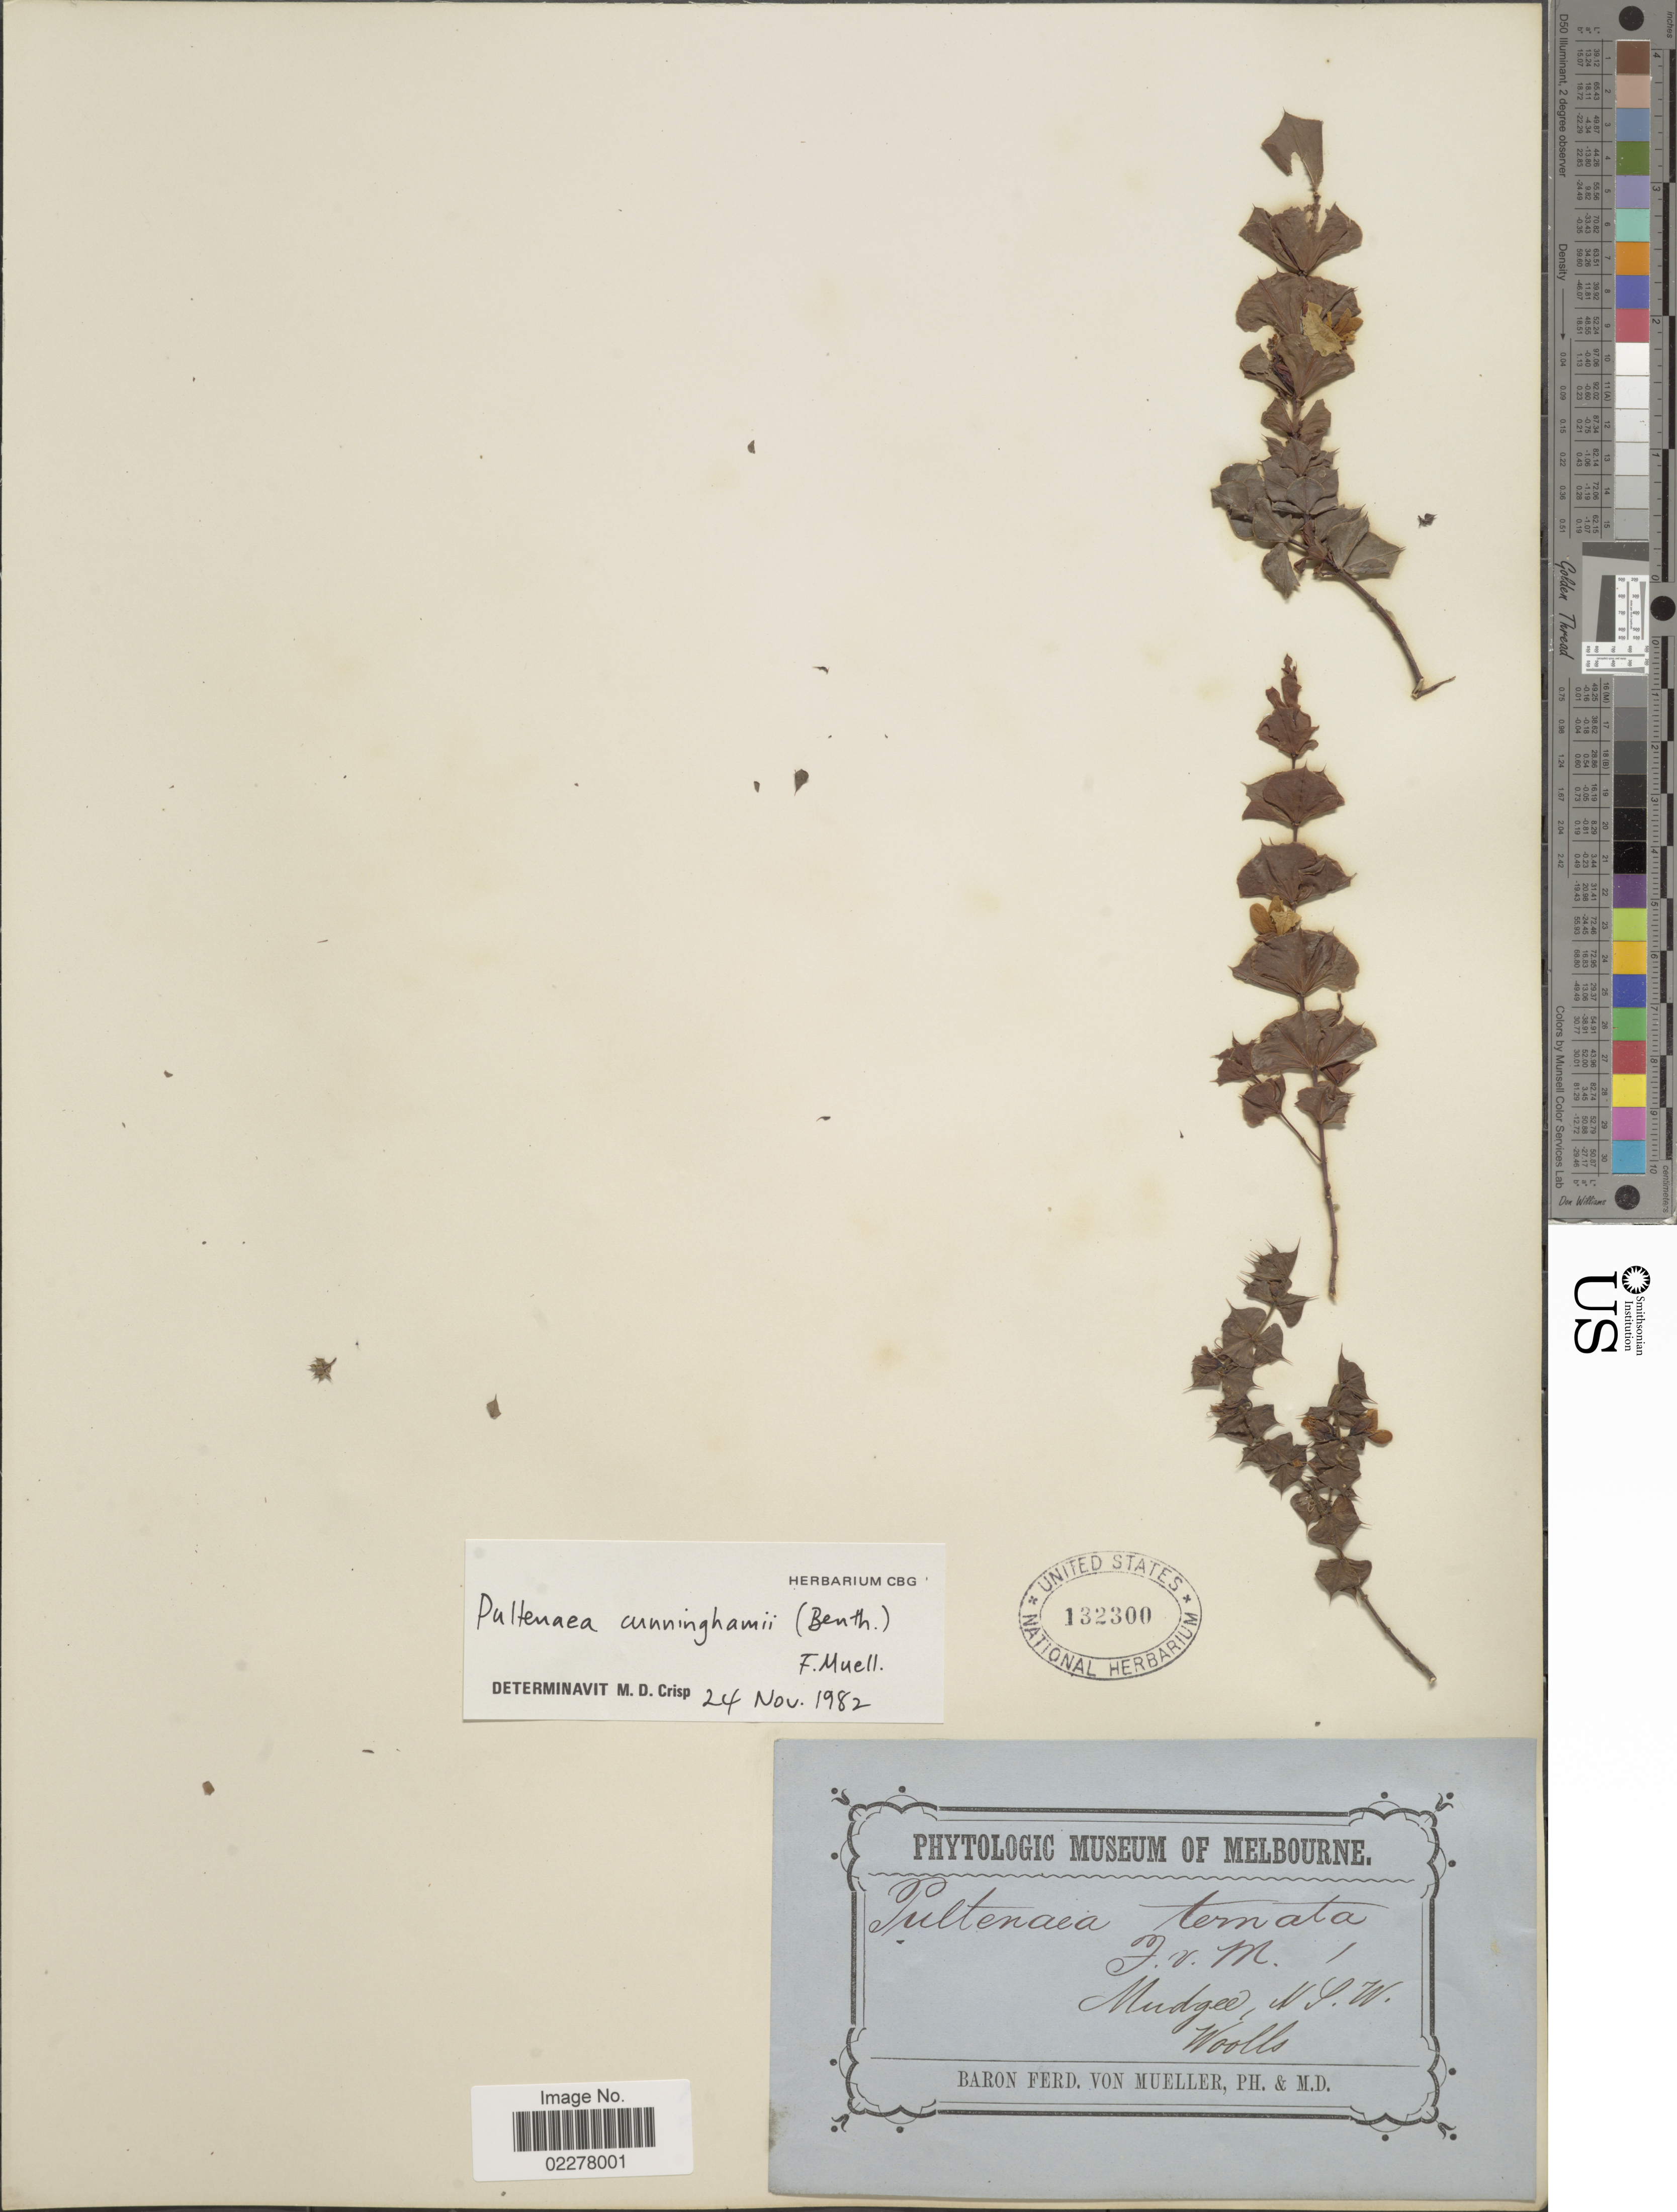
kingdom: Plantae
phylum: Tracheophyta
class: Magnoliopsida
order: Fabales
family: Fabaceae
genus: Pultenaea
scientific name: Pultenaea spinosa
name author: Will.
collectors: W. Woolls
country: Australia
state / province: New South Wales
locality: Mudgee, N.S.W.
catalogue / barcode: US 132300